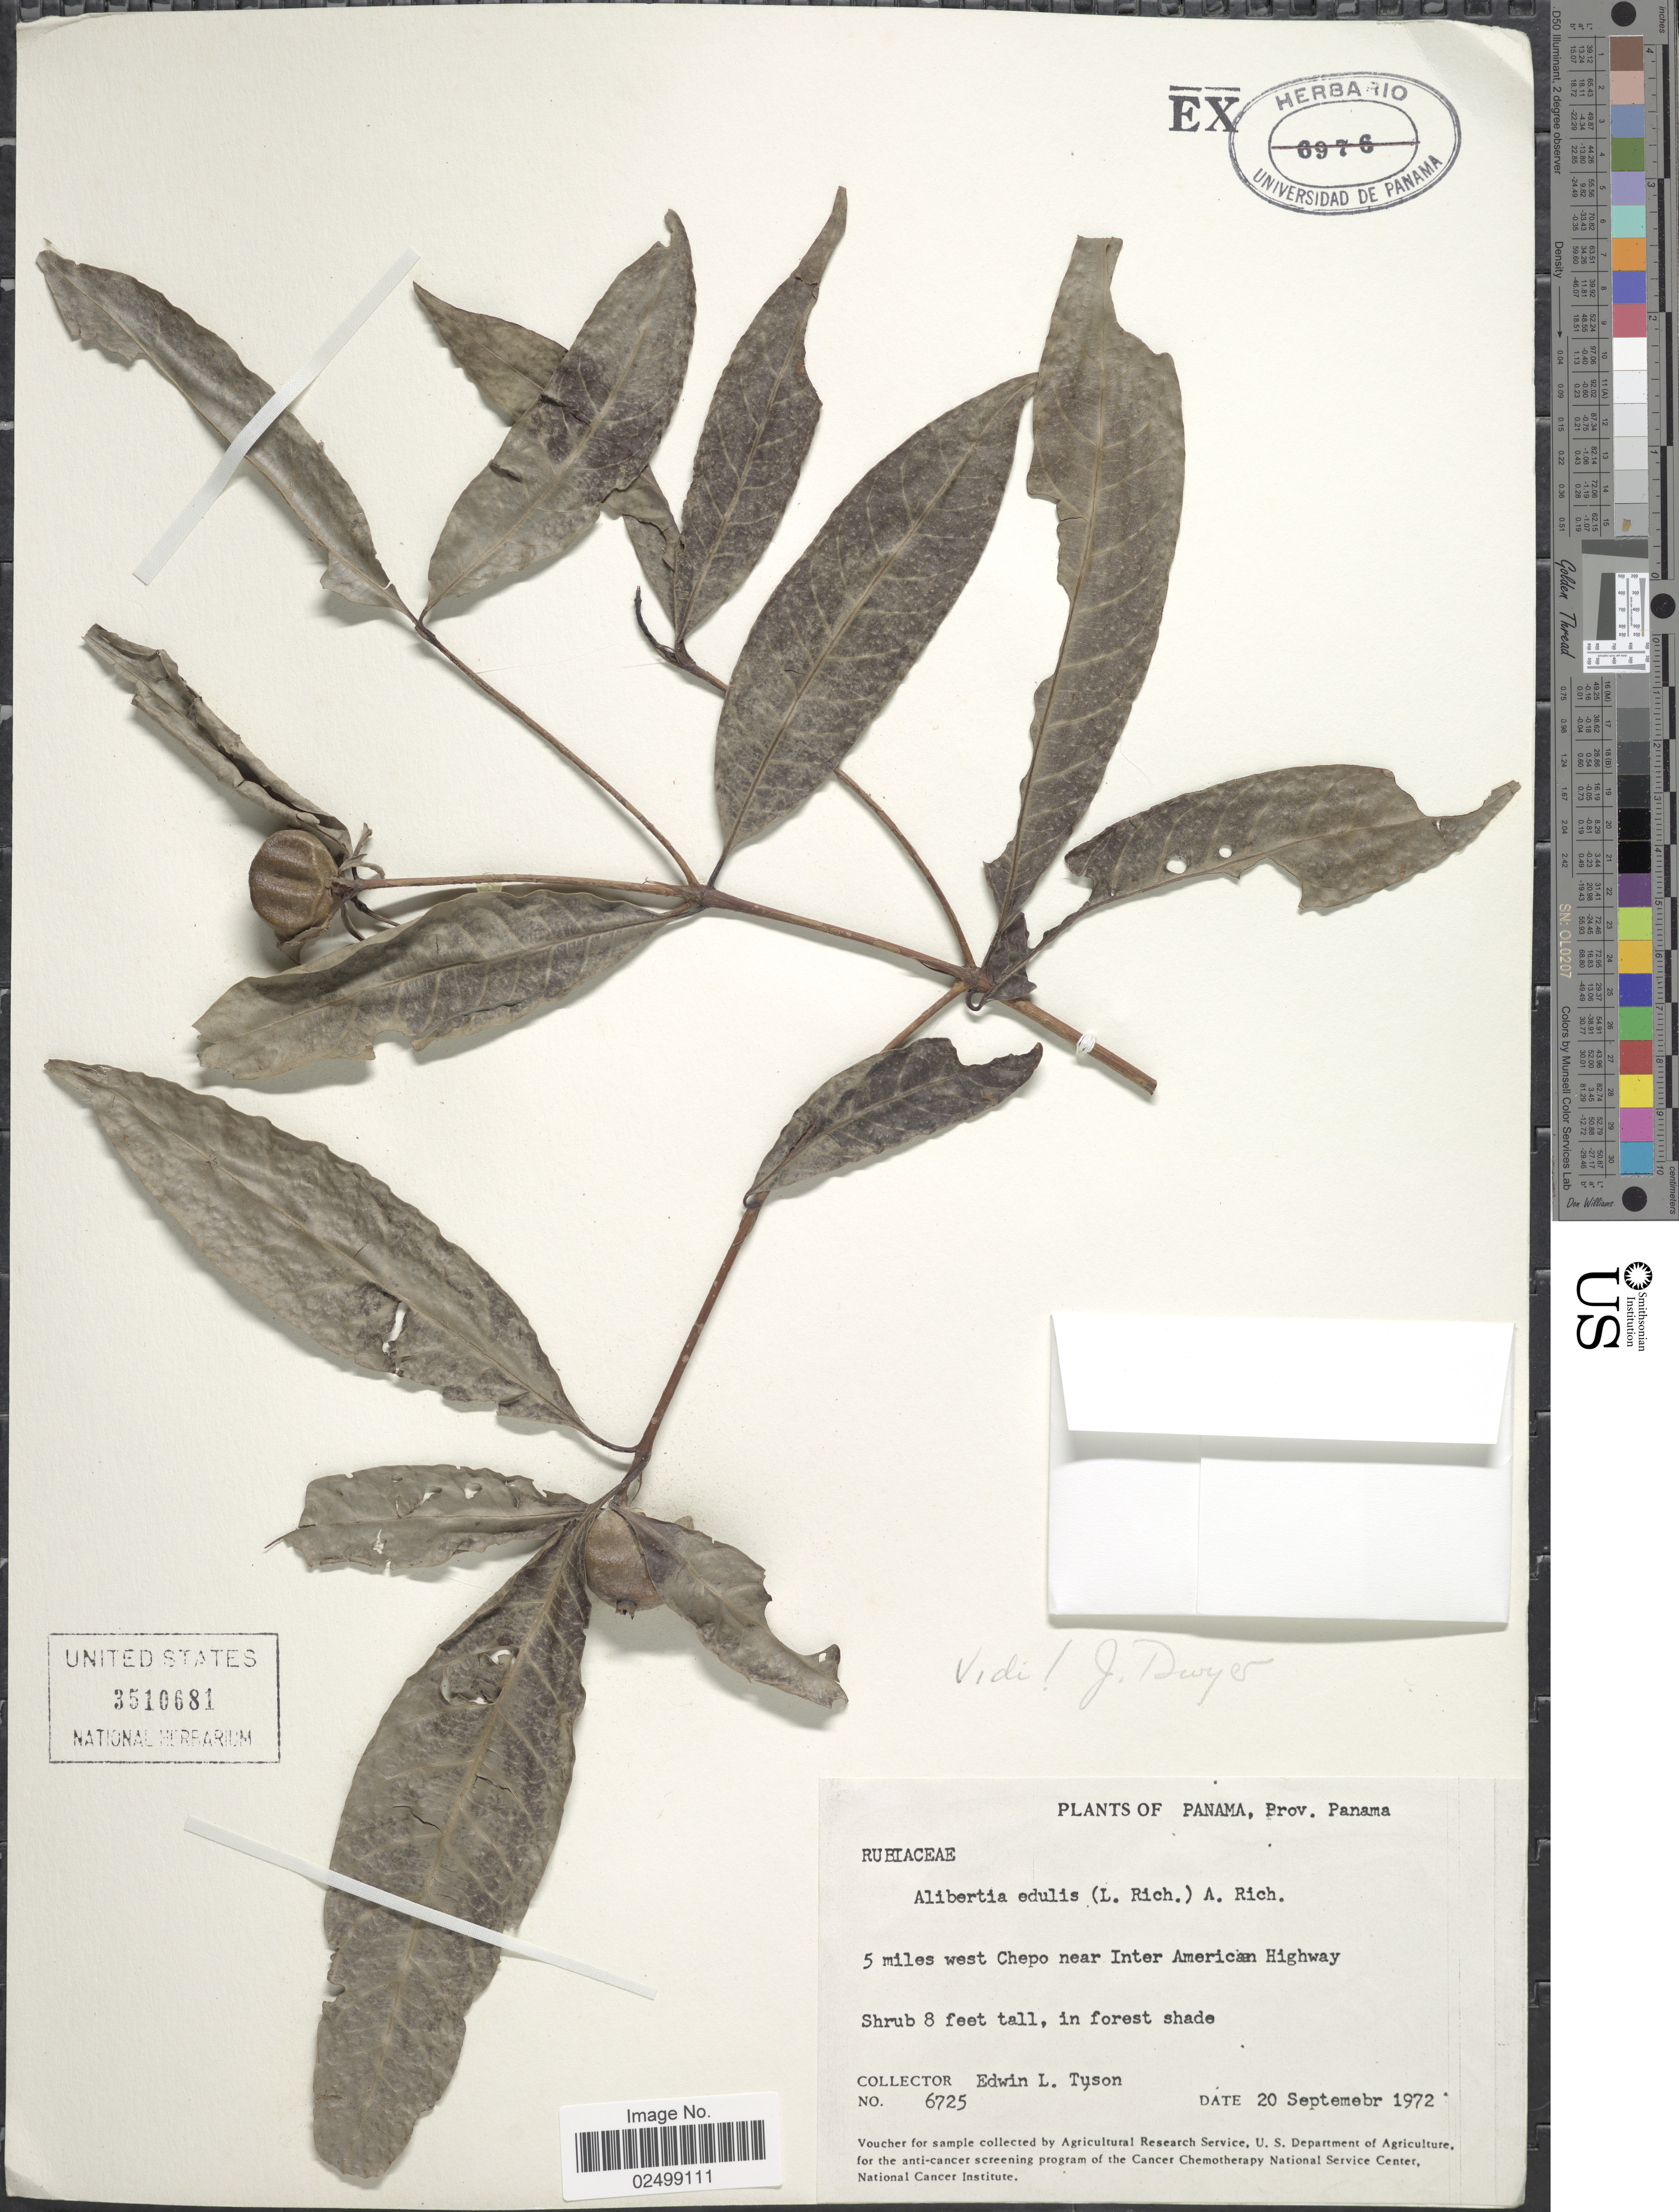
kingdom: Plantae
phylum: Tracheophyta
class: Magnoliopsida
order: Gentianales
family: Rubiaceae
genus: Alibertia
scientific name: Alibertia edulis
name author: (Rich.) A. Rich. ex DC.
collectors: E. L. Tyson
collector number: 6725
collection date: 1972-09-20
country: Panama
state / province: Panamá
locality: Prov. Panama. 5 miles west Chepo near Inter American Highway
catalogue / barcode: US 3510681